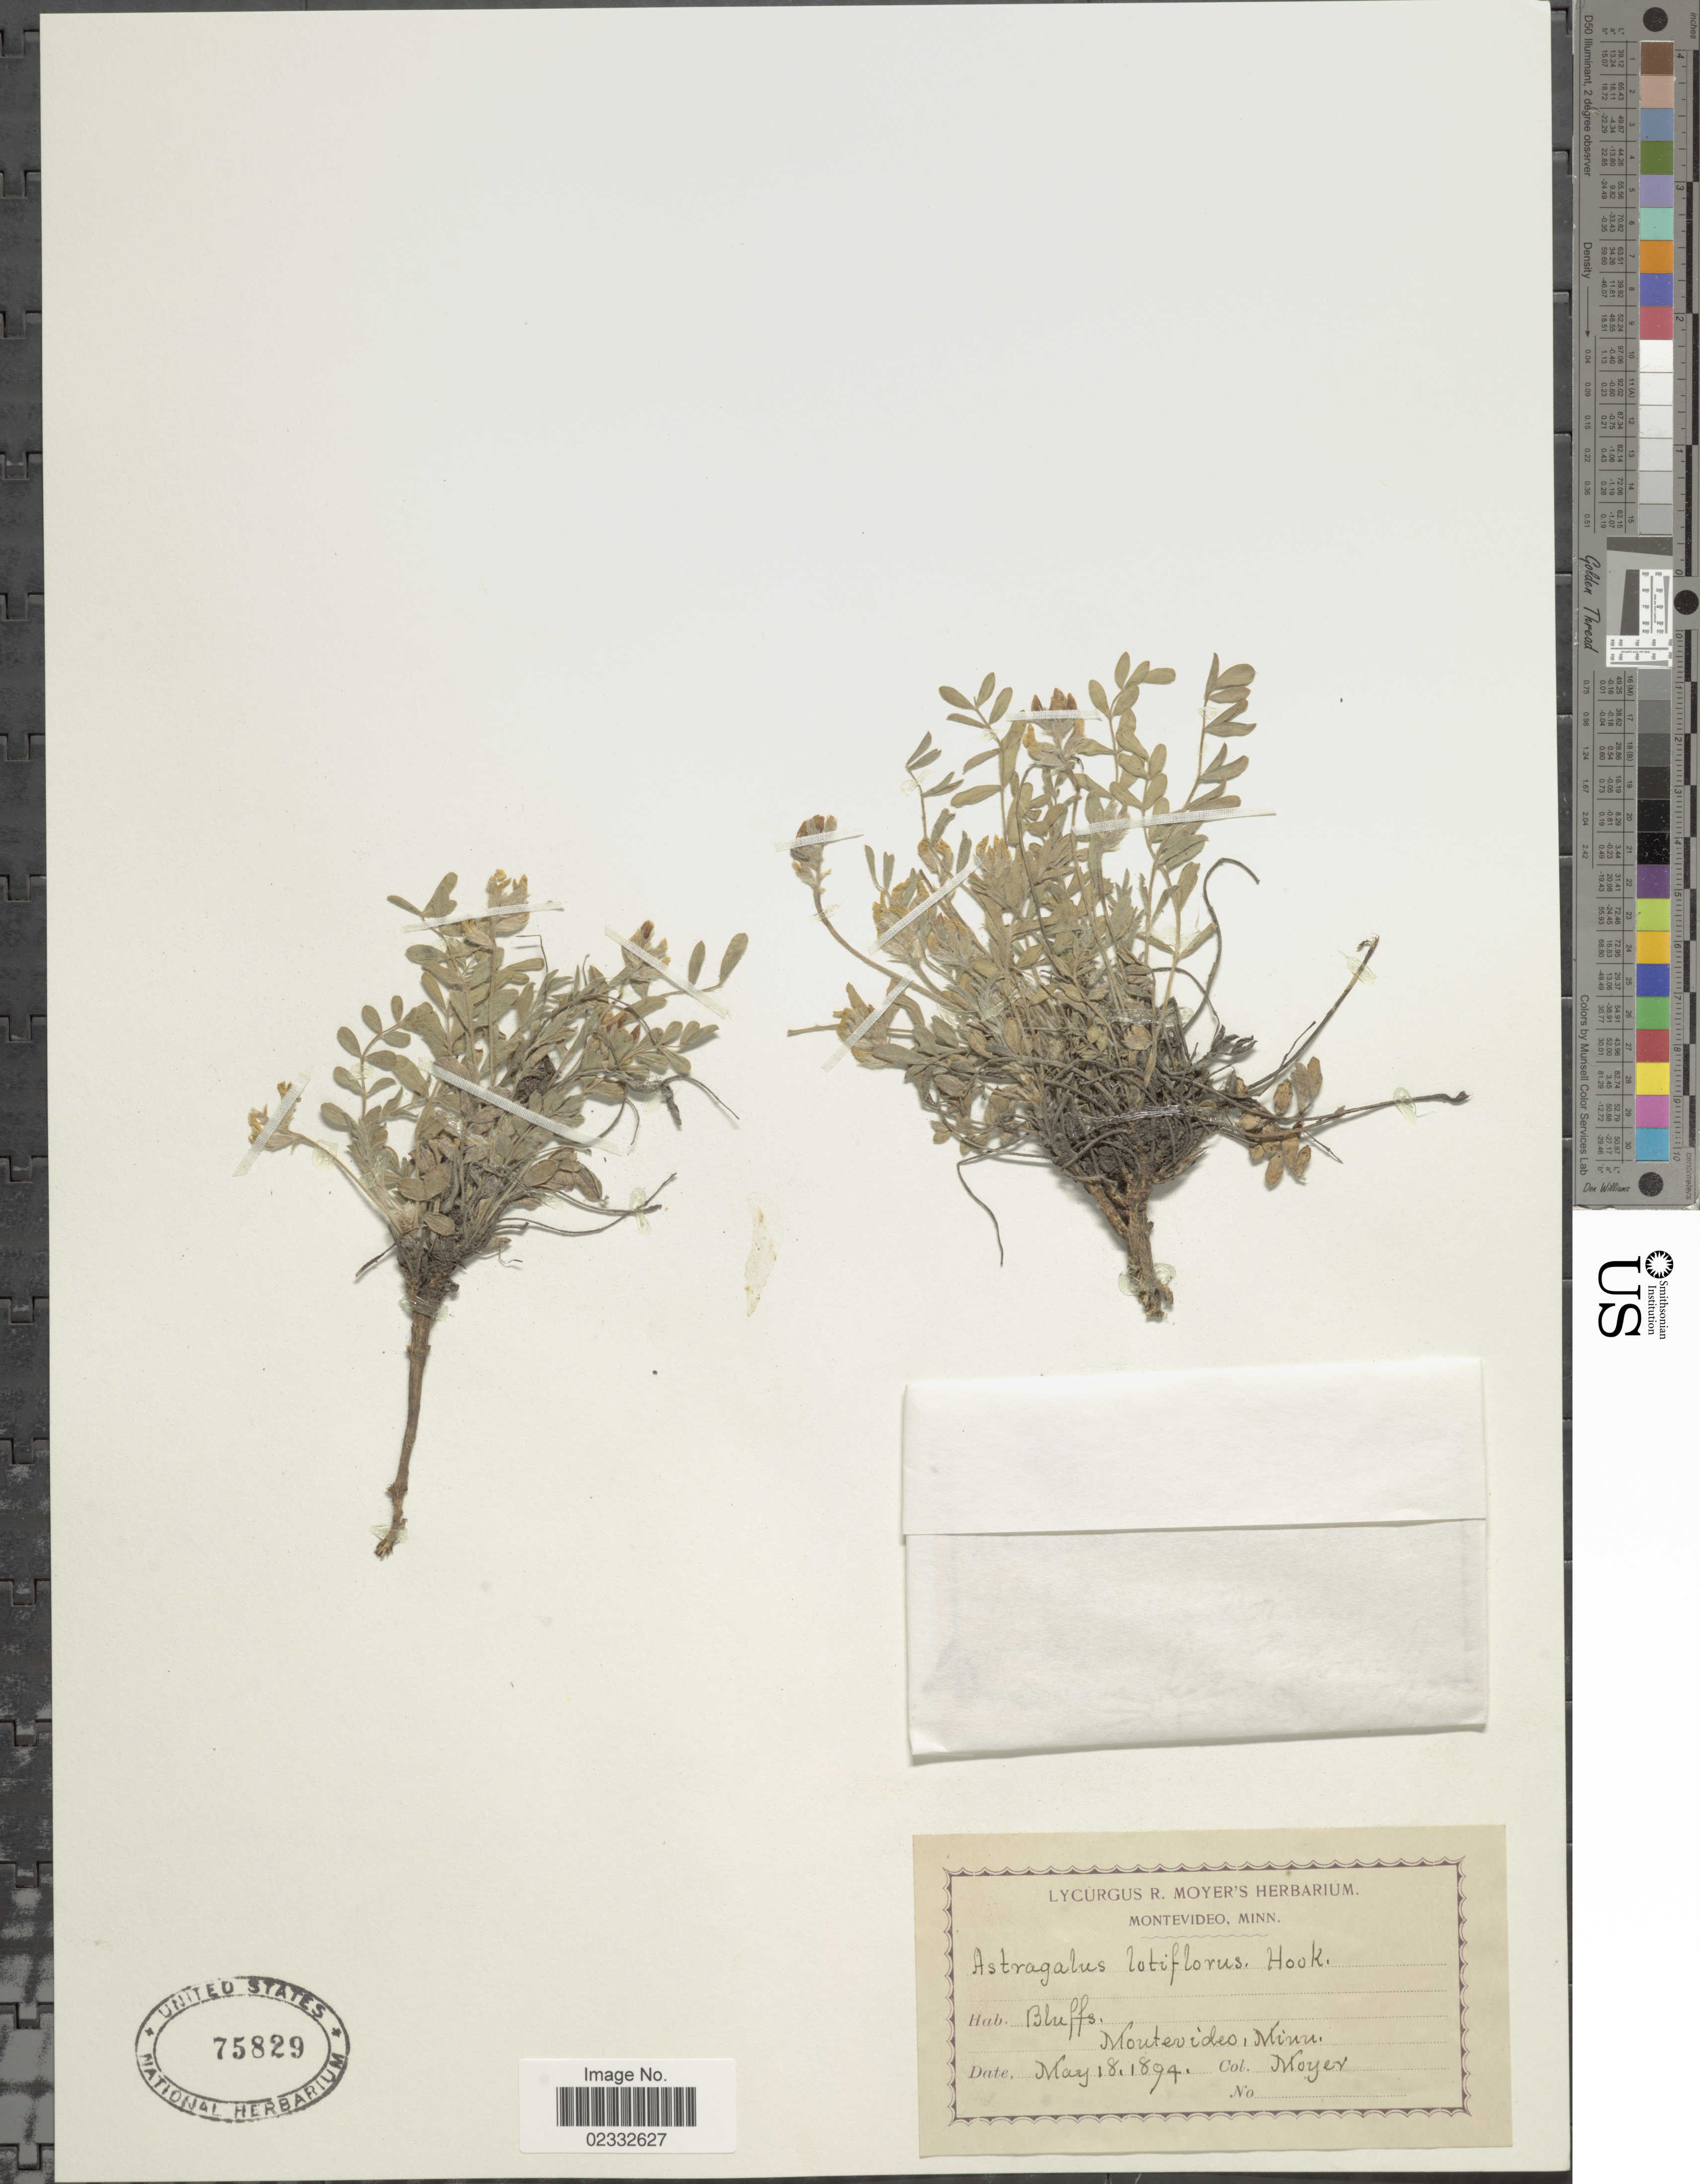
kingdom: Plantae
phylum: Tracheophyta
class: Magnoliopsida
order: Fabales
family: Fabaceae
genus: Astragalus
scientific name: Astragalus lotiflorus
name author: Hook.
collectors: L. Moyer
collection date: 1894-05-18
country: United States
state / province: Minnesota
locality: Montevideo, Minn.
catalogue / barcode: US 75829